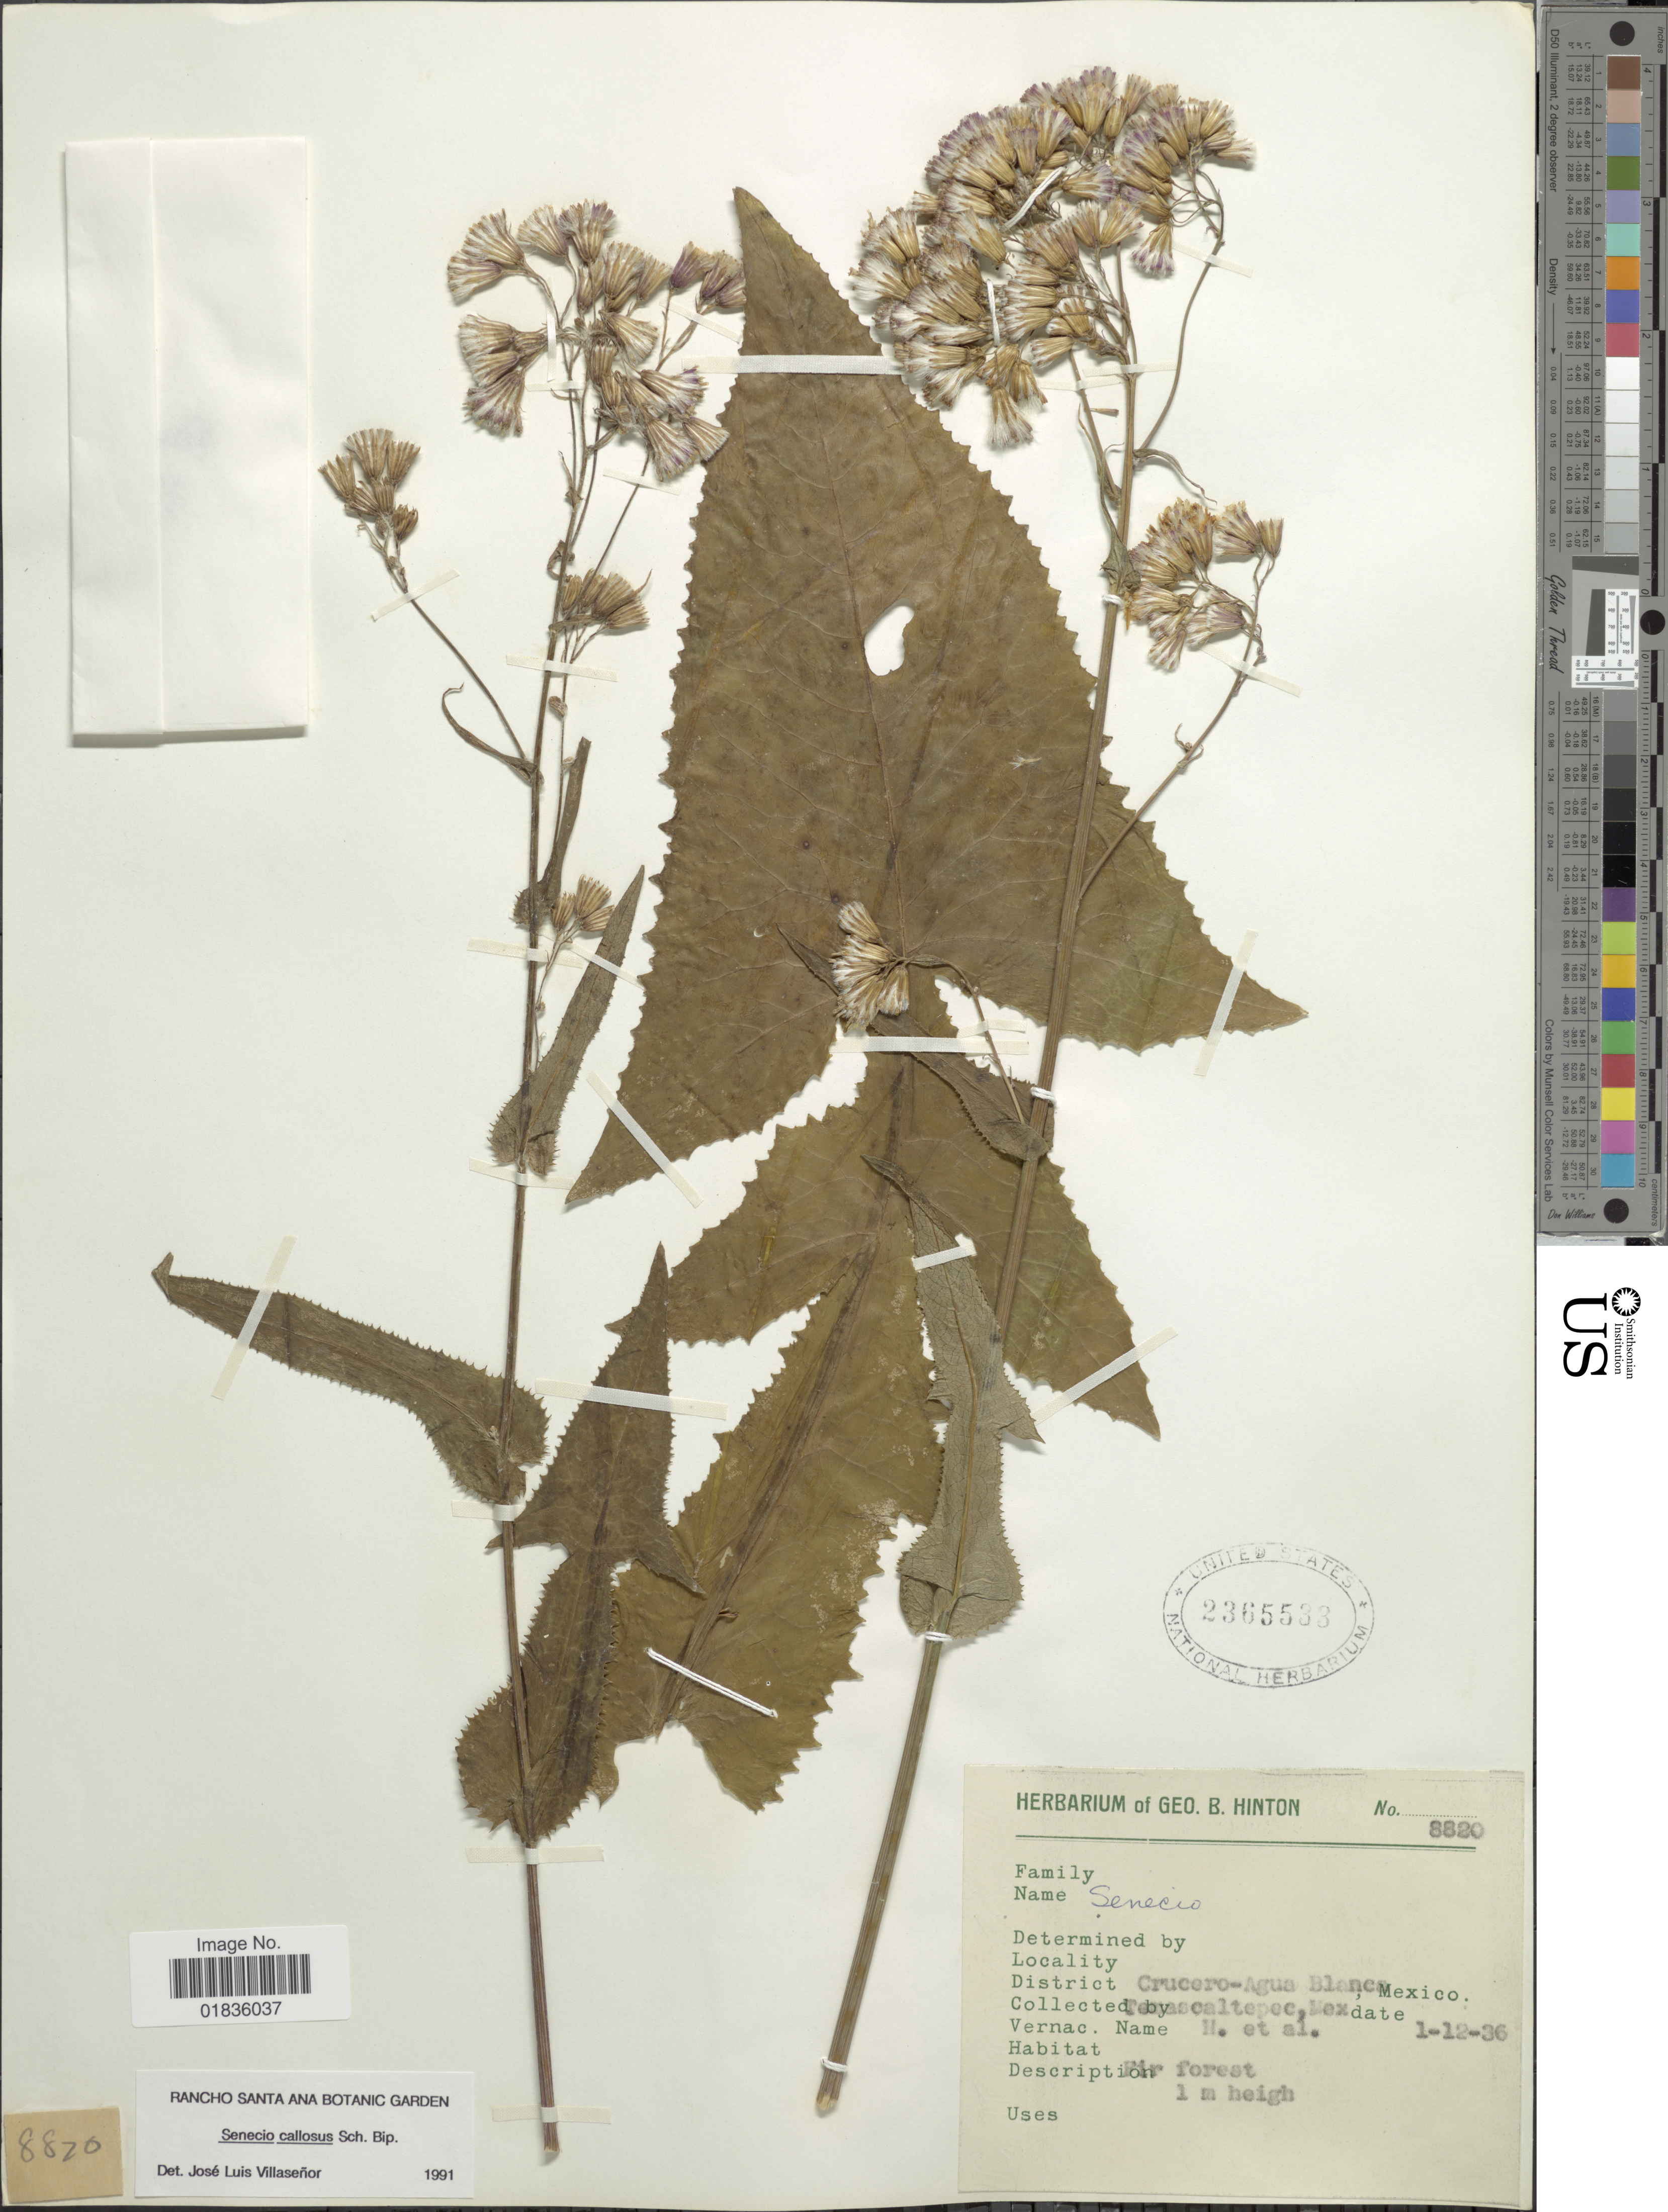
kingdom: Plantae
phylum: Tracheophyta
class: Magnoliopsida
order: Asterales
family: Asteraceae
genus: Senecio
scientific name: Senecio callosus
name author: Sch. Bip.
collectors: G. B. Hinton & et al.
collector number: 8820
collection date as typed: Transcribed d/m/y: 12/1/36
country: Mexico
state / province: México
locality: Crucero-Agua Blanca, District Temascaltepec.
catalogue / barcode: US 2365533